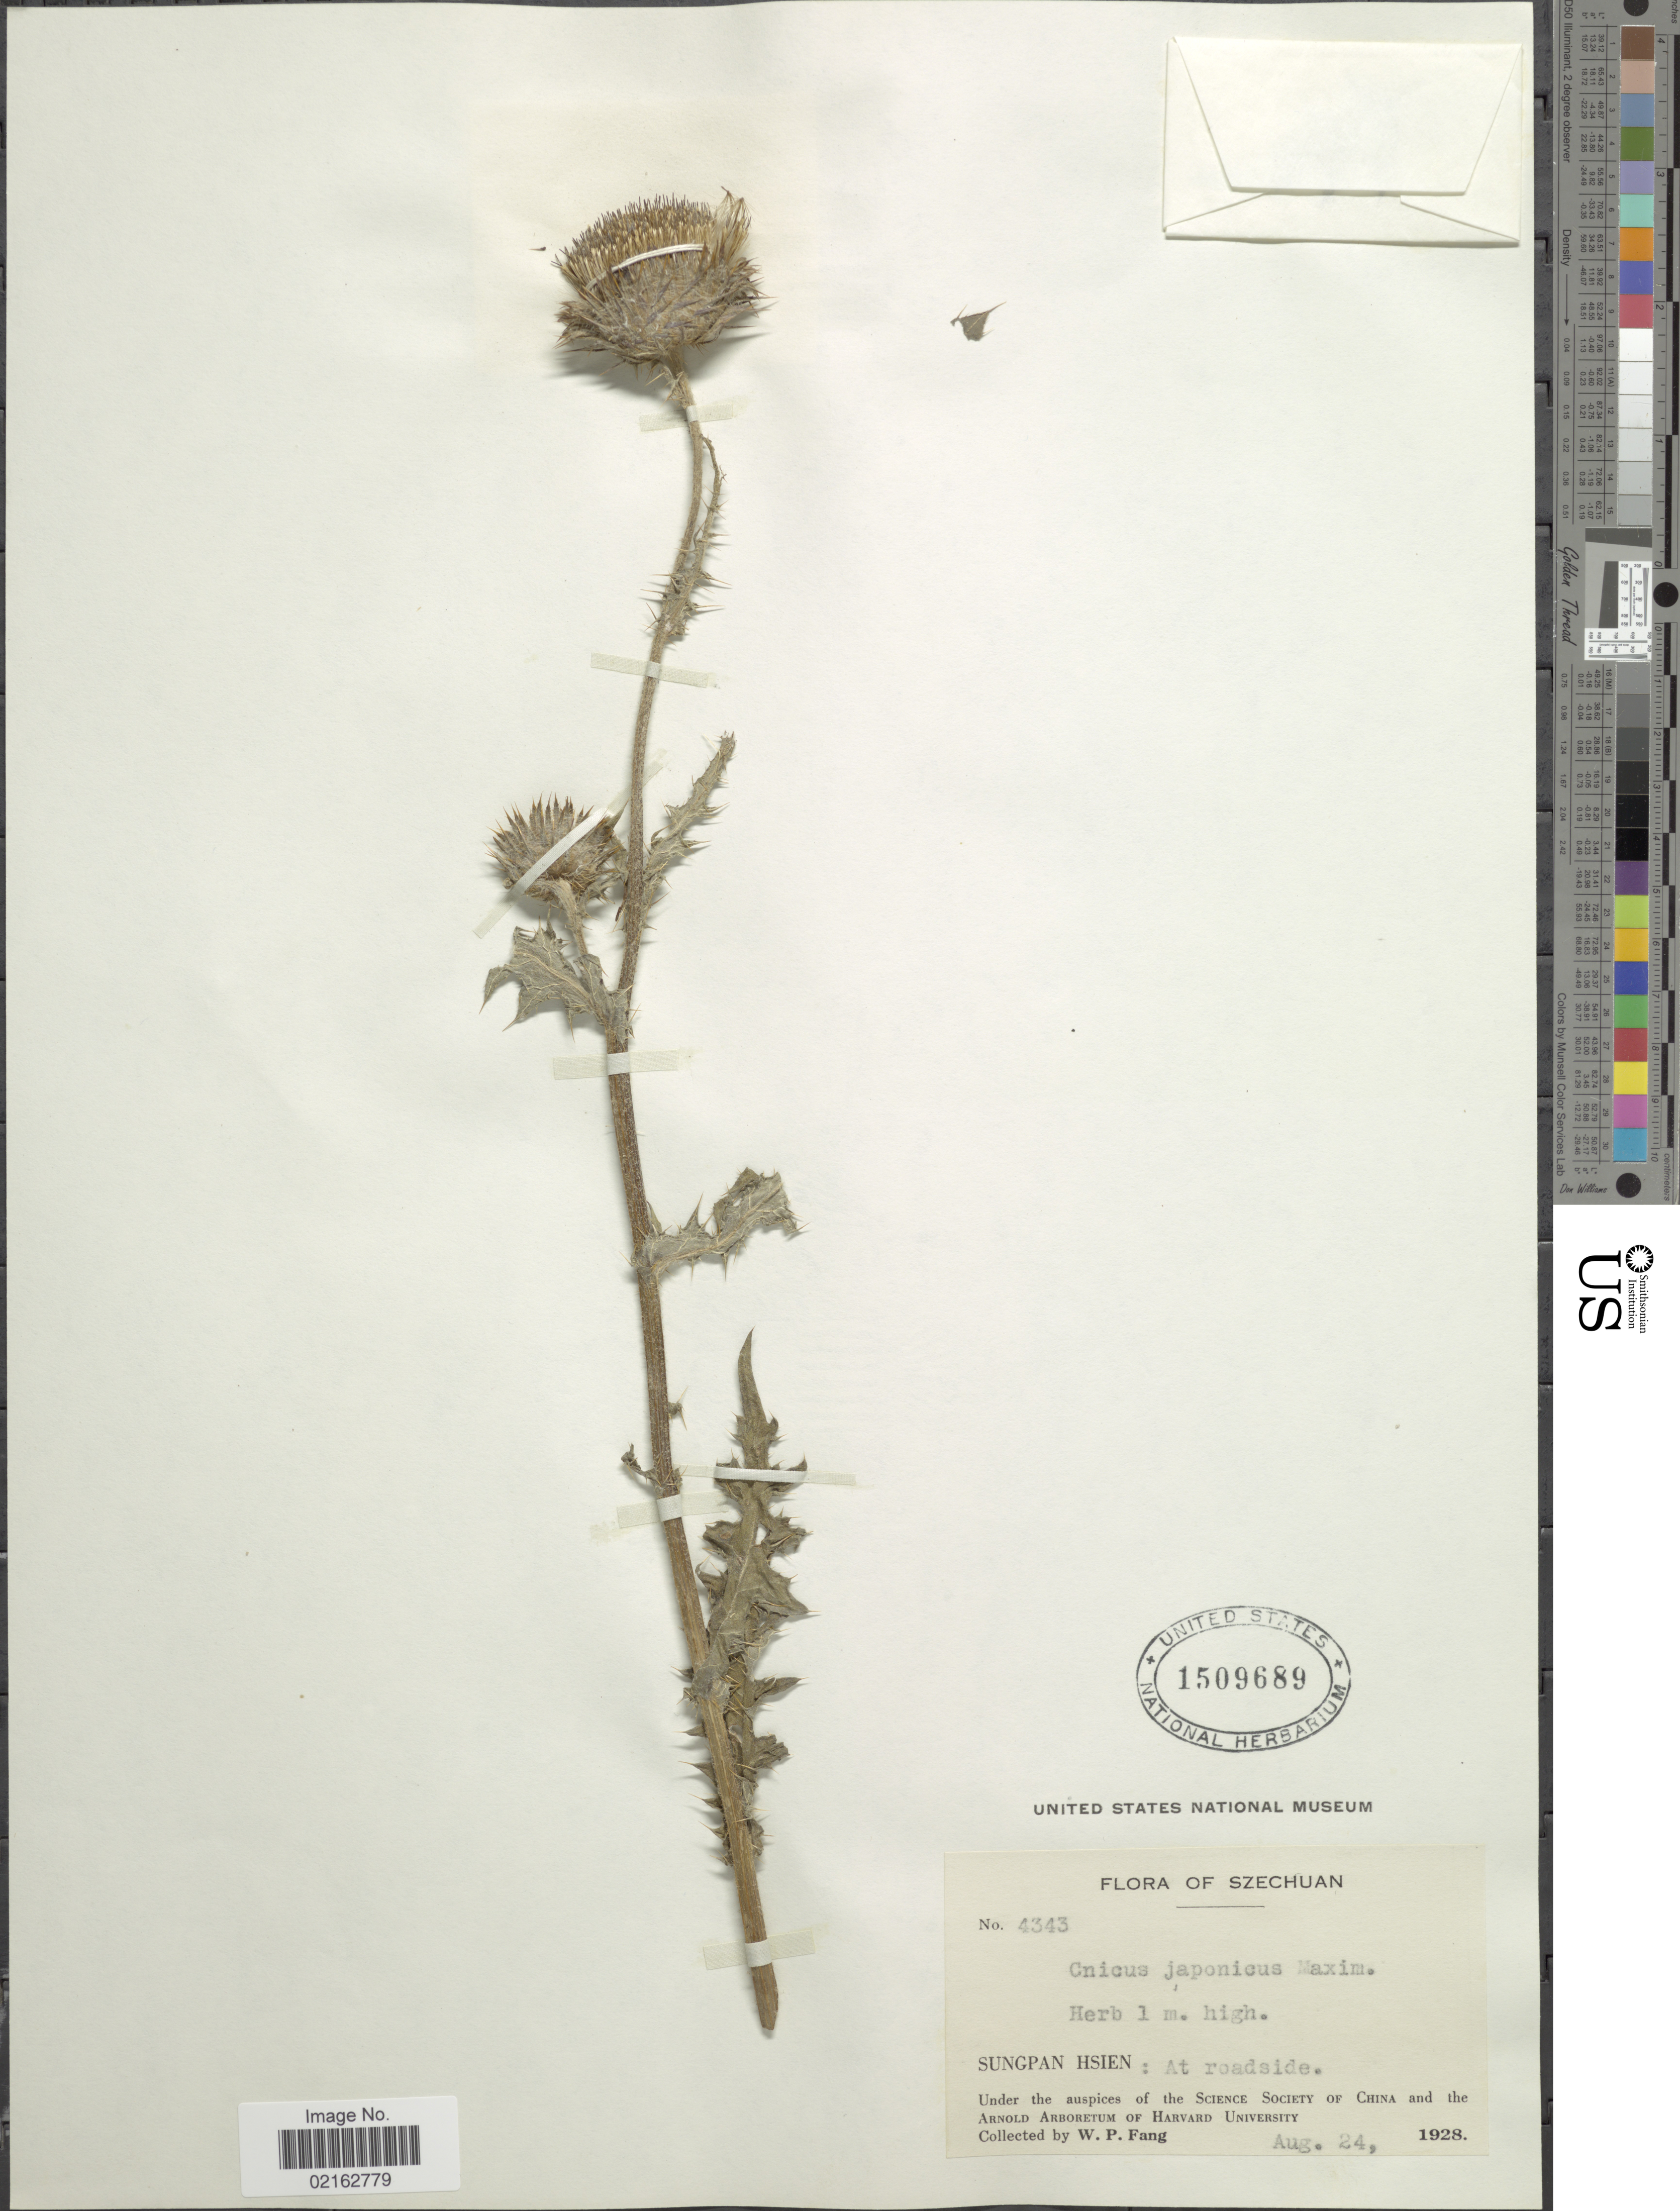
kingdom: Plantae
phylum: Tracheophyta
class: Magnoliopsida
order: Asterales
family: Asteraceae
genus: Cirsium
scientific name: Cirsium japonicum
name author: DC.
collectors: W. P. Fang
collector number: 4343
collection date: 1928-08-24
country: China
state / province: Sichuan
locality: Szechuan. Sungpan Hsien: At roadside.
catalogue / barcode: US 1509689